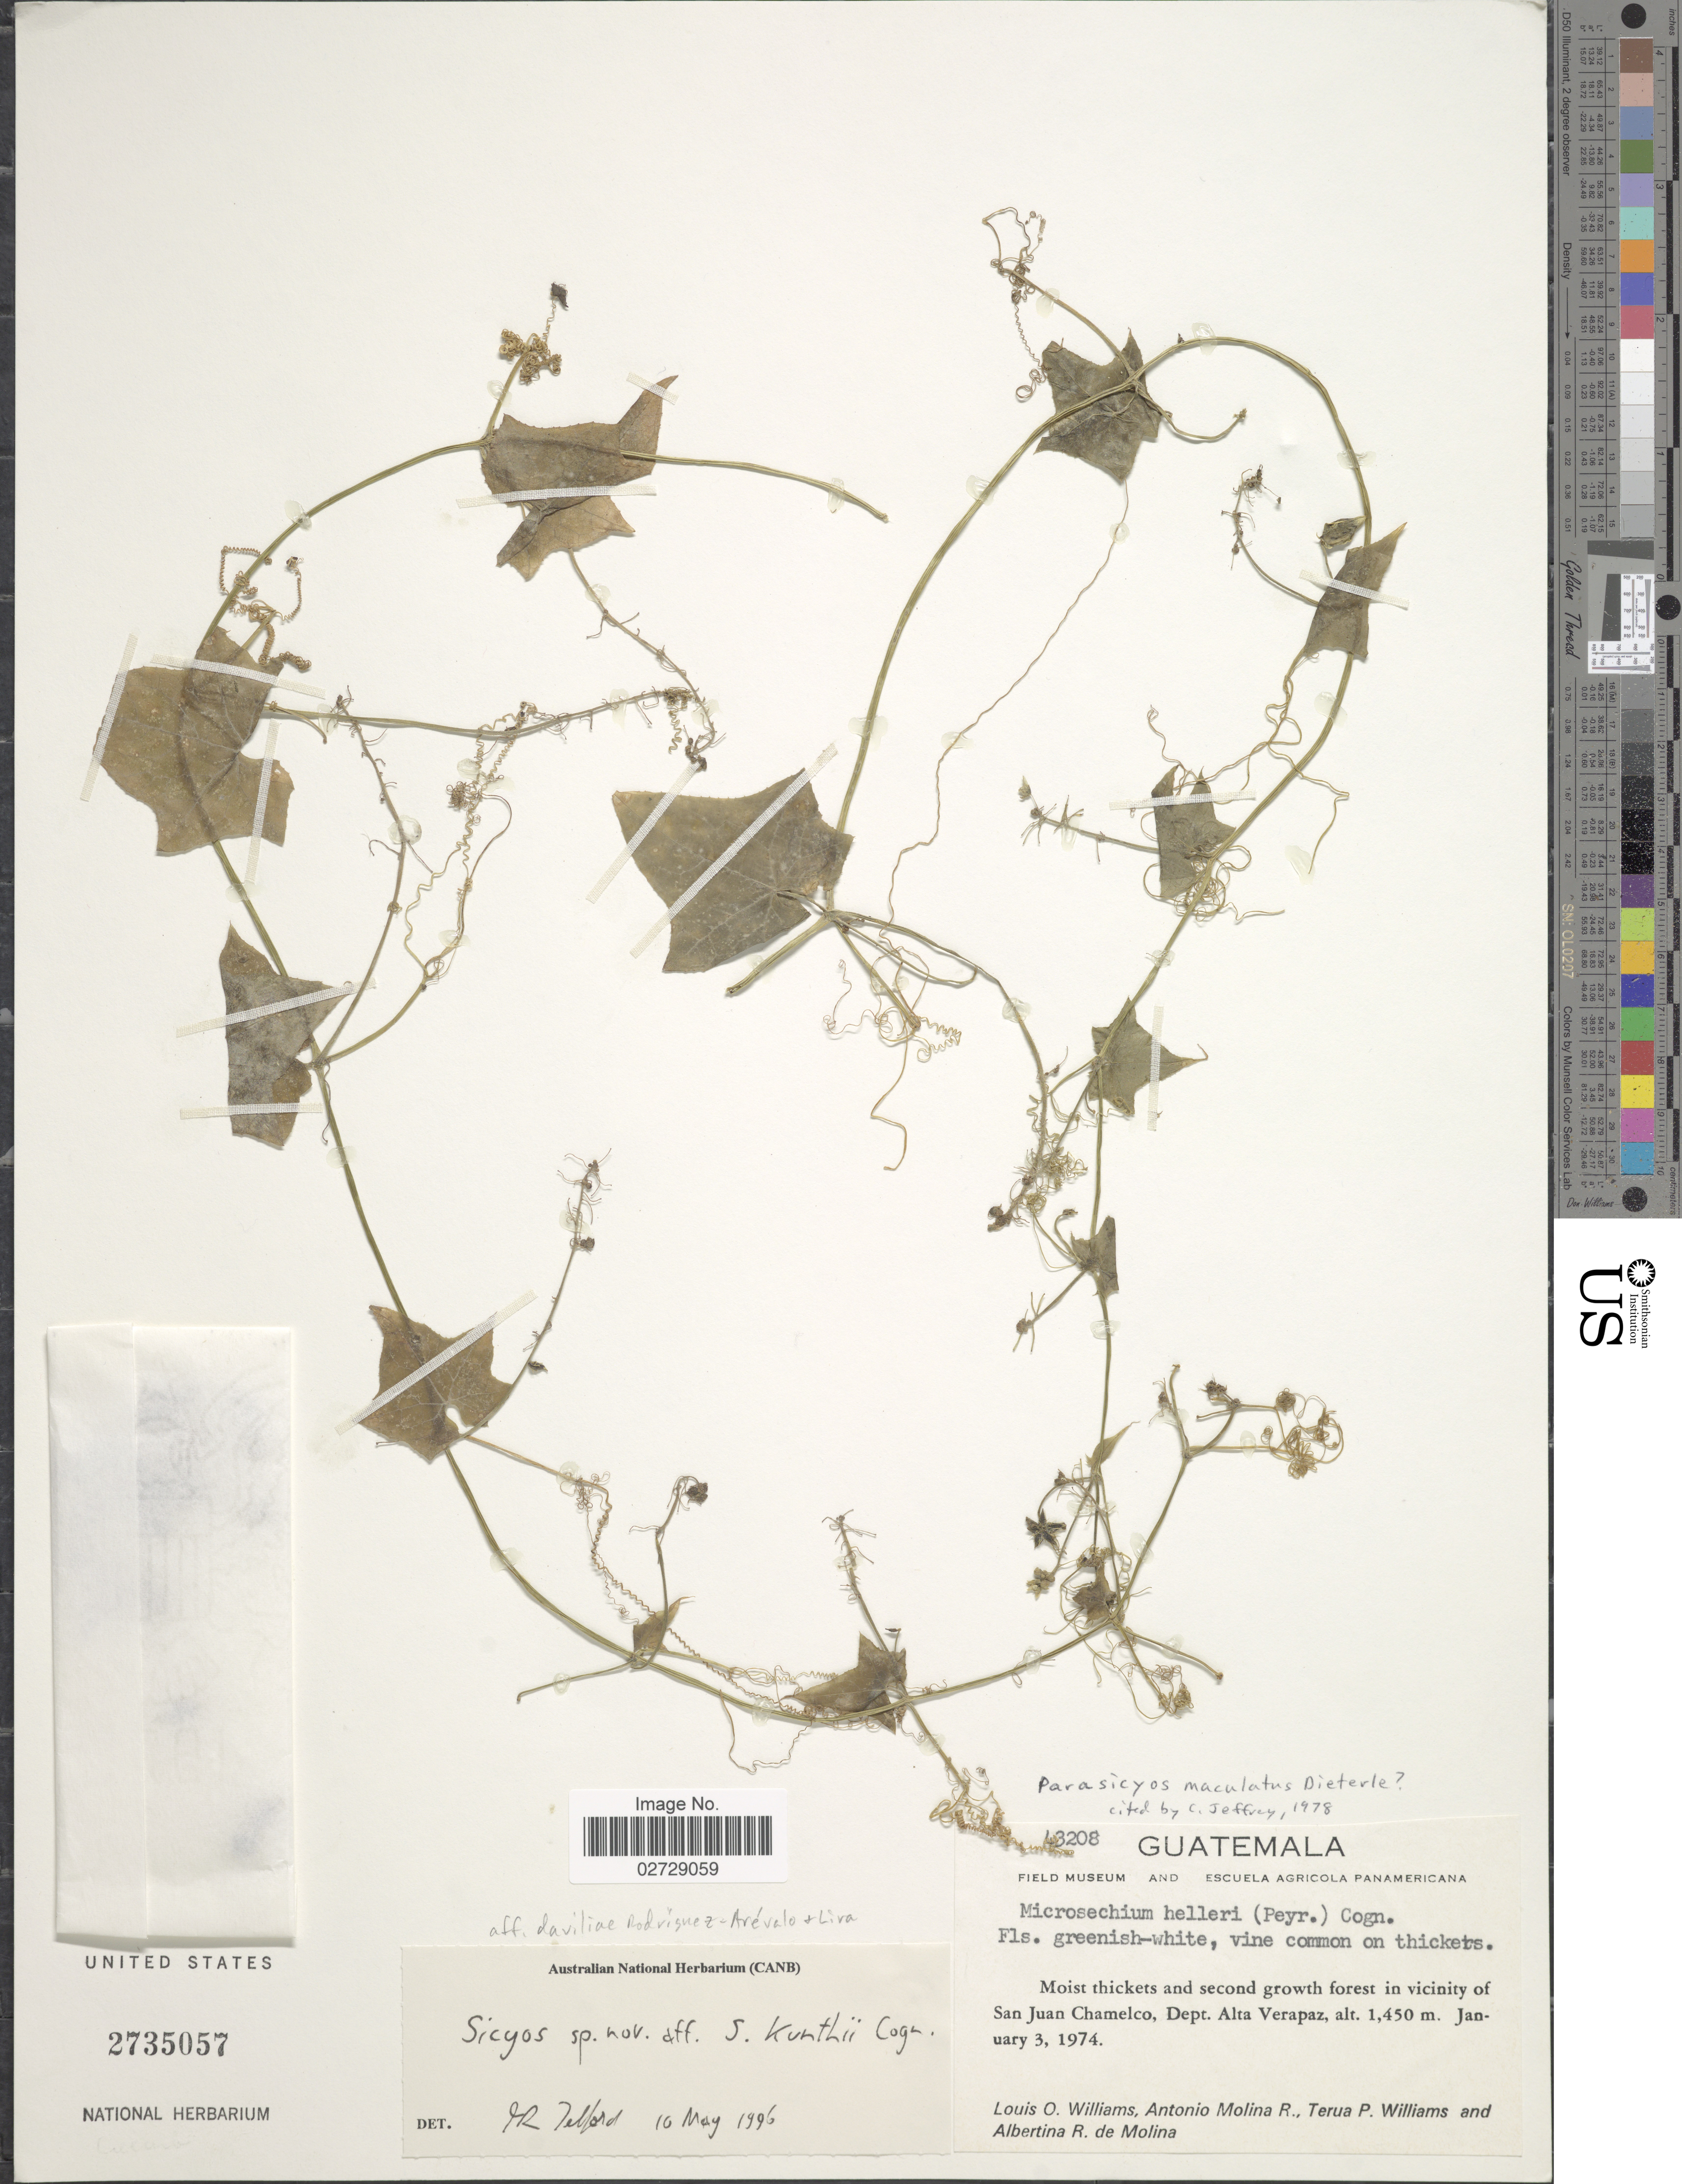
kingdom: Plantae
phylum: Tracheophyta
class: Magnoliopsida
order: Cucurbitales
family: Cucurbitaceae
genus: Sicyos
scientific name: Sicyos kunthii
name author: Cogn.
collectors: L. O. Williams, A. Molina R., T. P. Williams & A. R. Molina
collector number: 43208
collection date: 1974-01-03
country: Guatemala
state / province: Alta Verapaz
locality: Moist thickets and second growth forest in vicinity of San Juan Chamelco, Dept. Alta Verapaz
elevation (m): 1450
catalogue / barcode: US 2735057